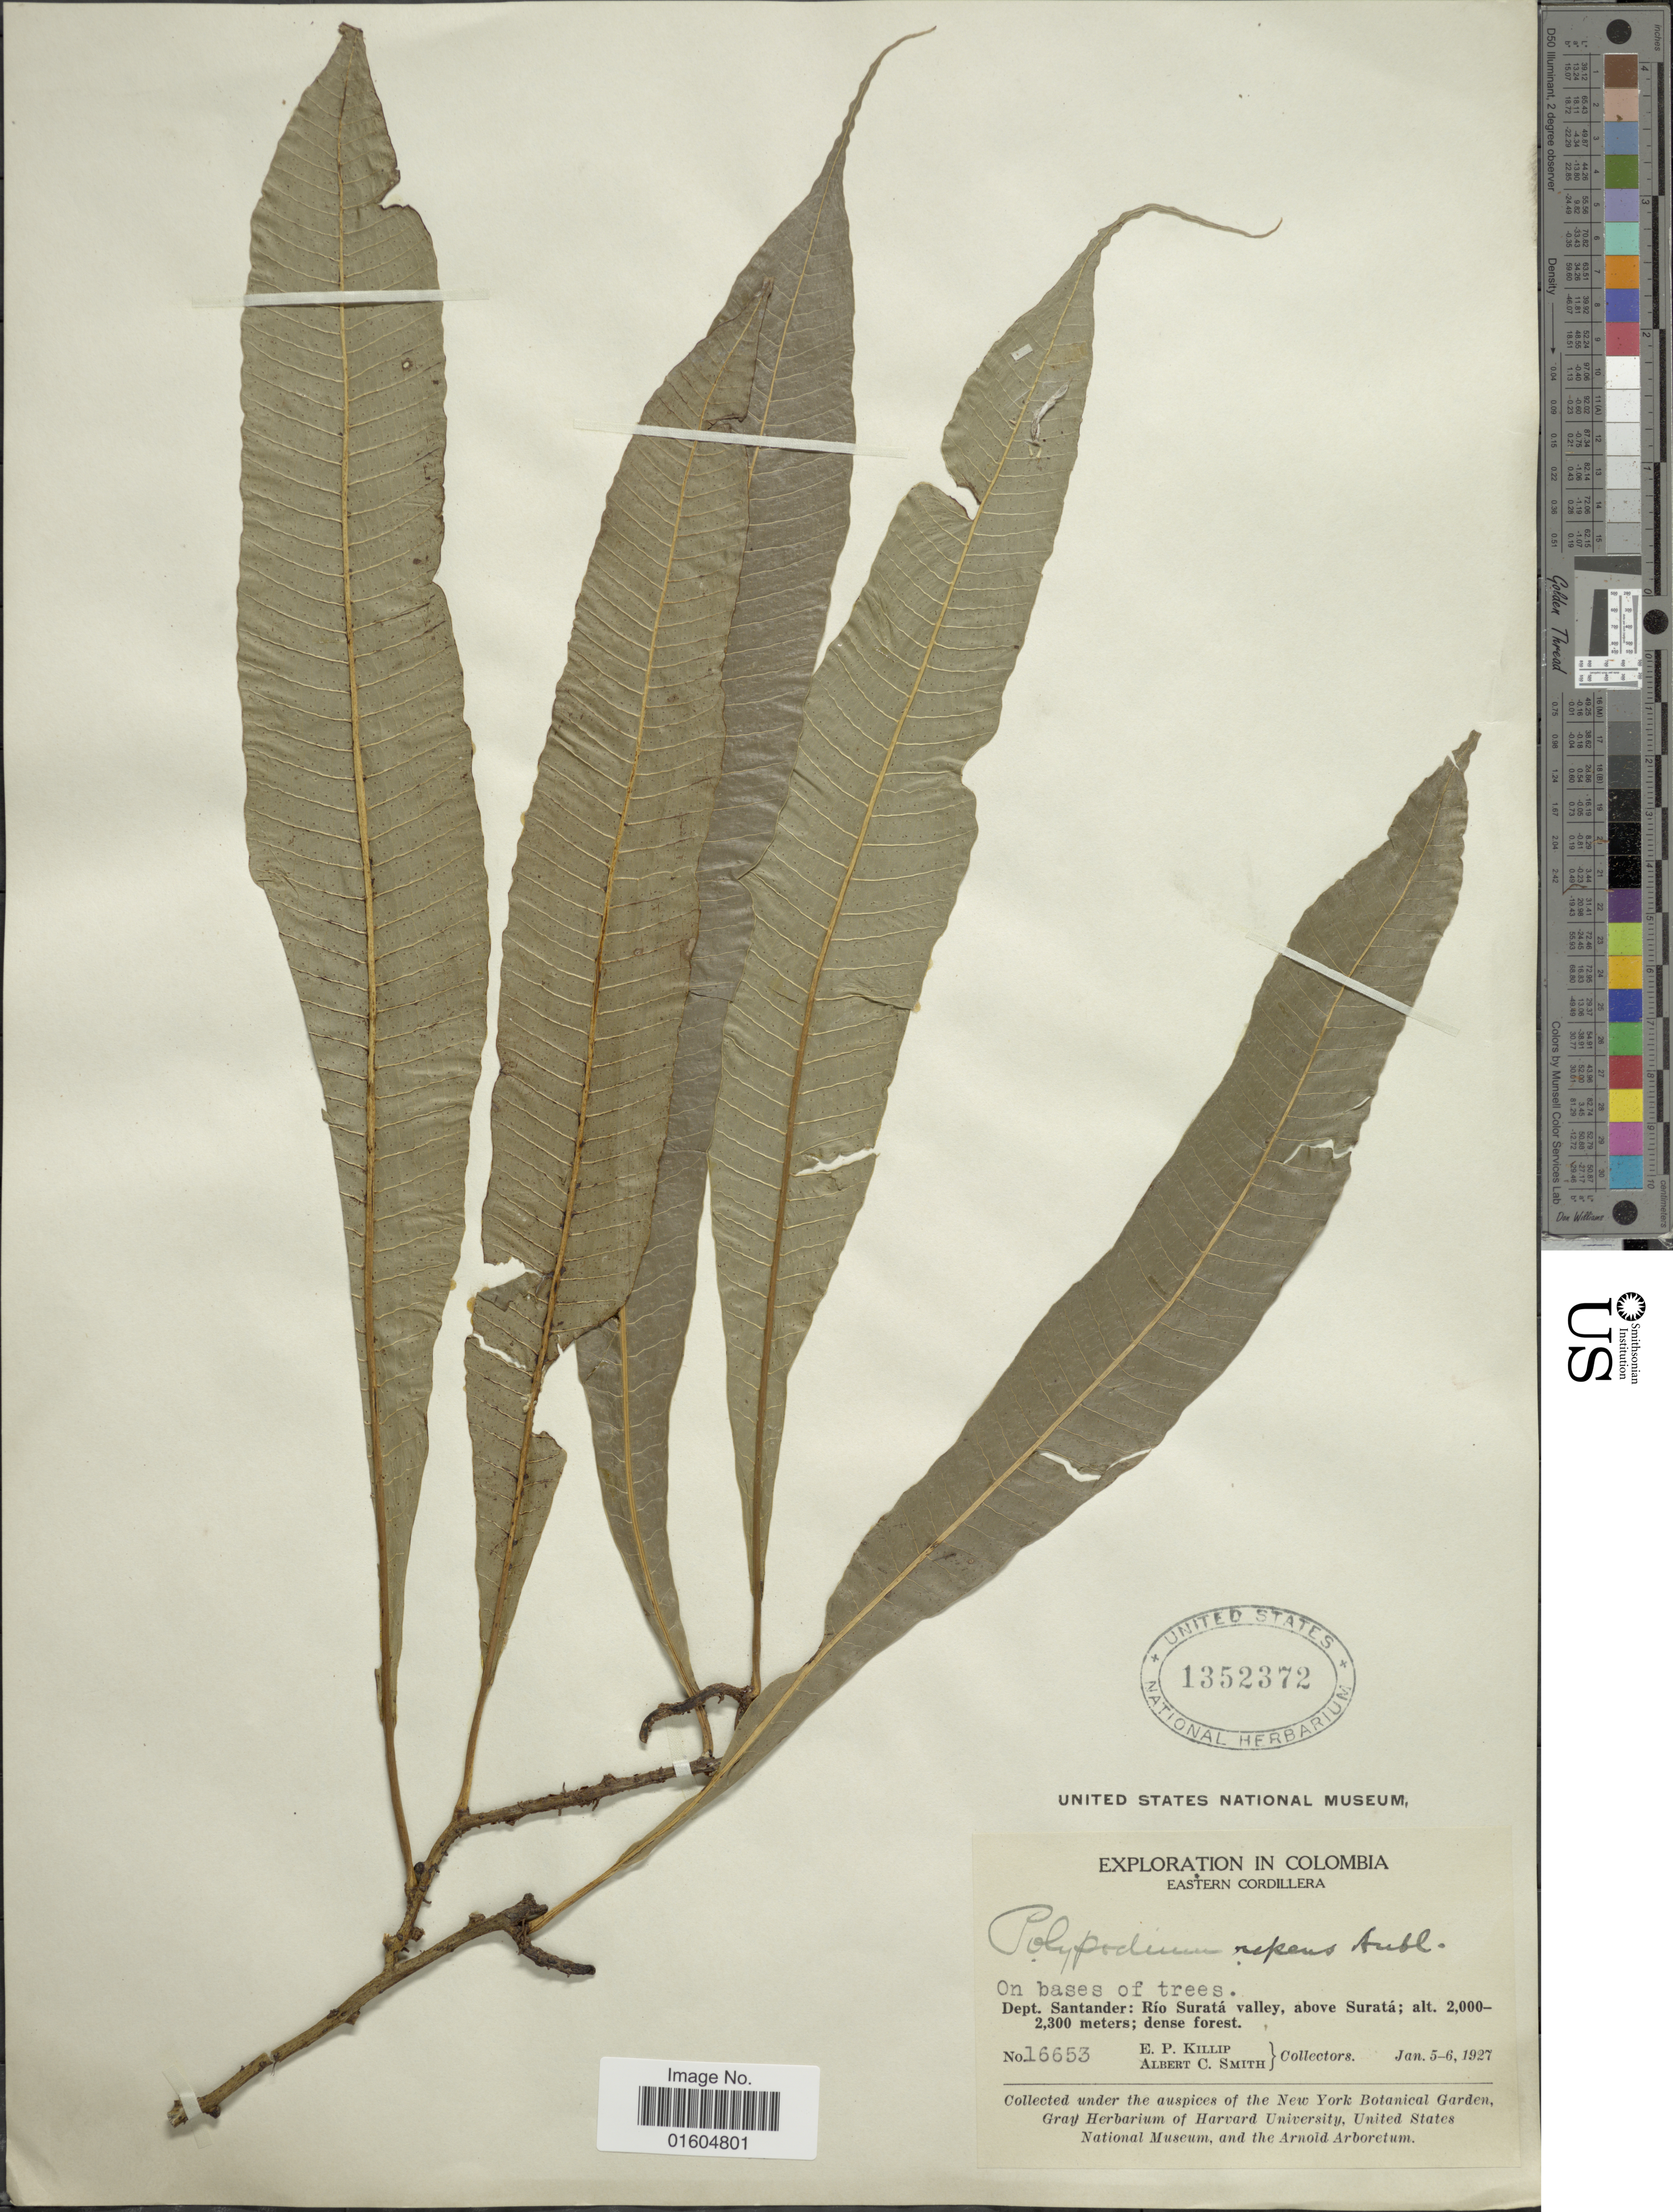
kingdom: Plantae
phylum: Tracheophyta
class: Polypodiopsida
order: Polypodiales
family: Polypodiaceae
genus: Campyloneurum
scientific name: Campyloneurum repens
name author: (Aubl.) C. Presl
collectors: E. P. Killip & A. C. Smith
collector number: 16653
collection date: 1927-01-05/1927-01-06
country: Colombia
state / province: Santander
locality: Colombia. Eastern Cordillera. Dept. Santander: Rio Surate valley, above Surata; dense forest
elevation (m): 2000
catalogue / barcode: US 1352372